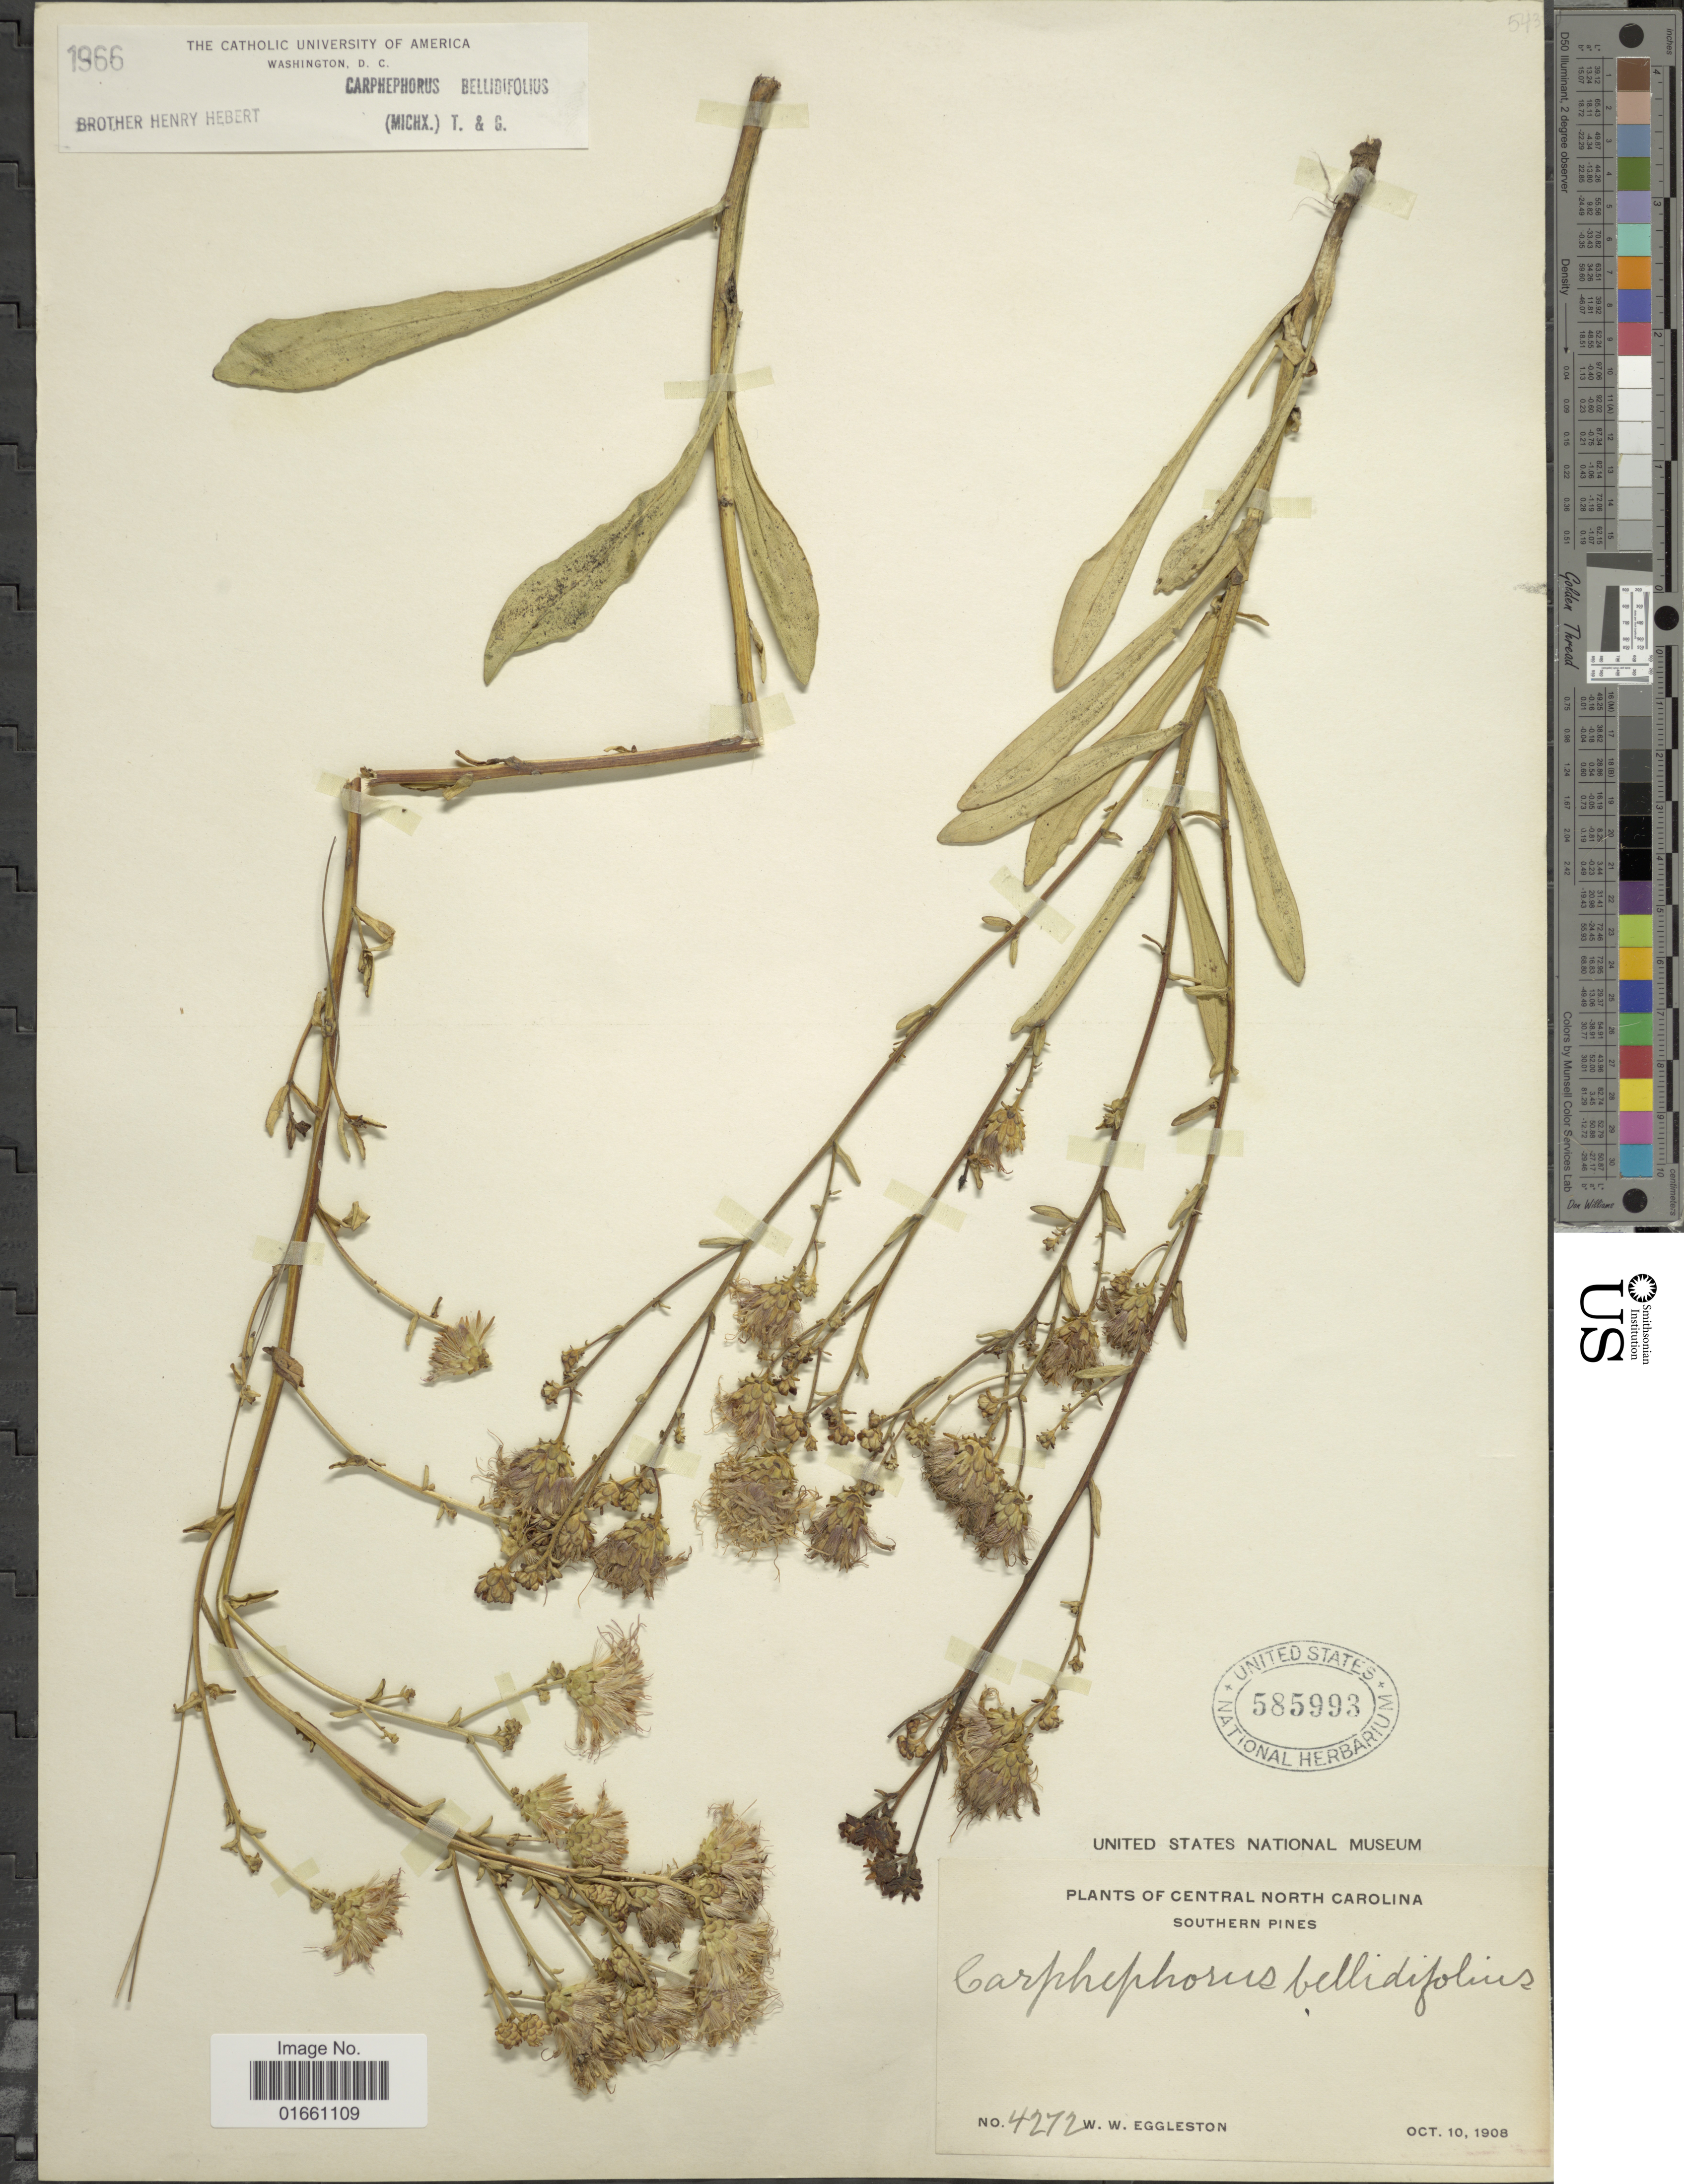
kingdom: Plantae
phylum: Tracheophyta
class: Magnoliopsida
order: Asterales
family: Asteraceae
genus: Carphephorus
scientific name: Carphephorus bellidifolius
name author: (Michx.) Torr. & A. Gray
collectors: W. W. Eggleston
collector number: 4272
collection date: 1908-10-10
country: United States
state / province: North Carolina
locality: Central North Carolina, Southern Pines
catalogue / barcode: US 585993